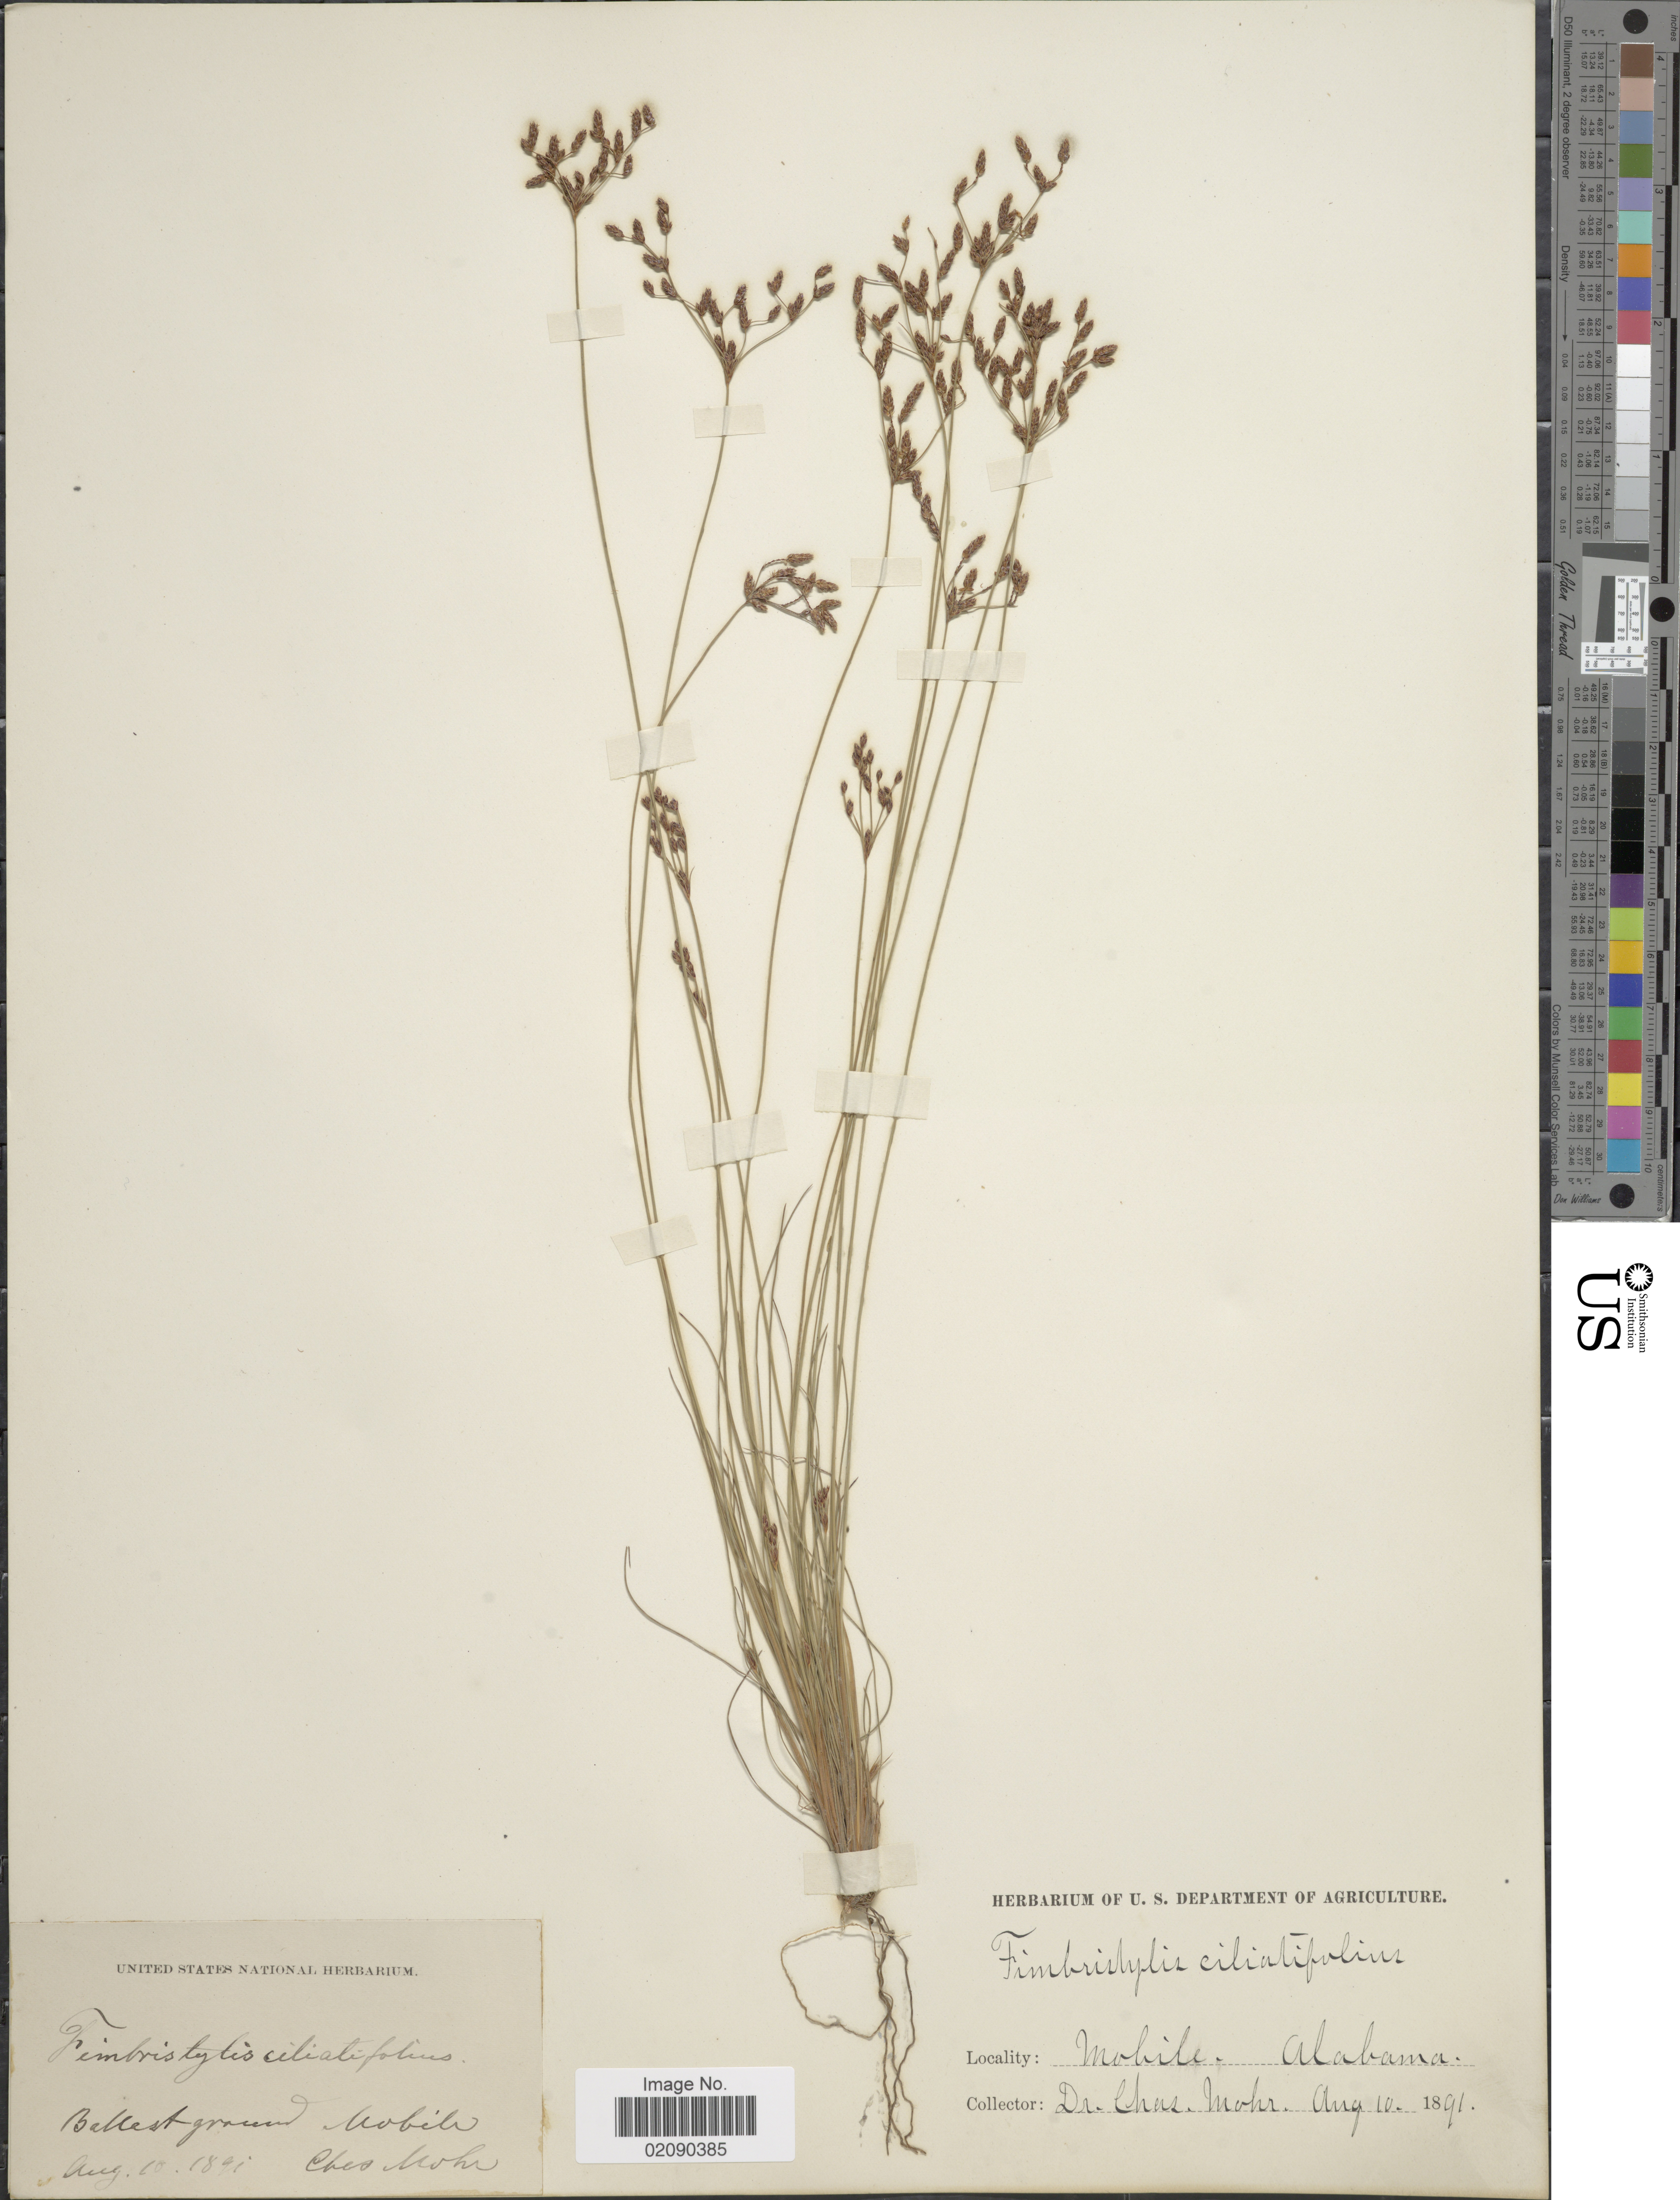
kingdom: Plantae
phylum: Tracheophyta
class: Liliopsida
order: Poales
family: Cyperaceae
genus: Bulbostylis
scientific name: Bulbostylis ciliatifolia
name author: (Elliott) Fernald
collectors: C. T. Mohr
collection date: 1891-08-10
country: United States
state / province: Alabama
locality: Mobile